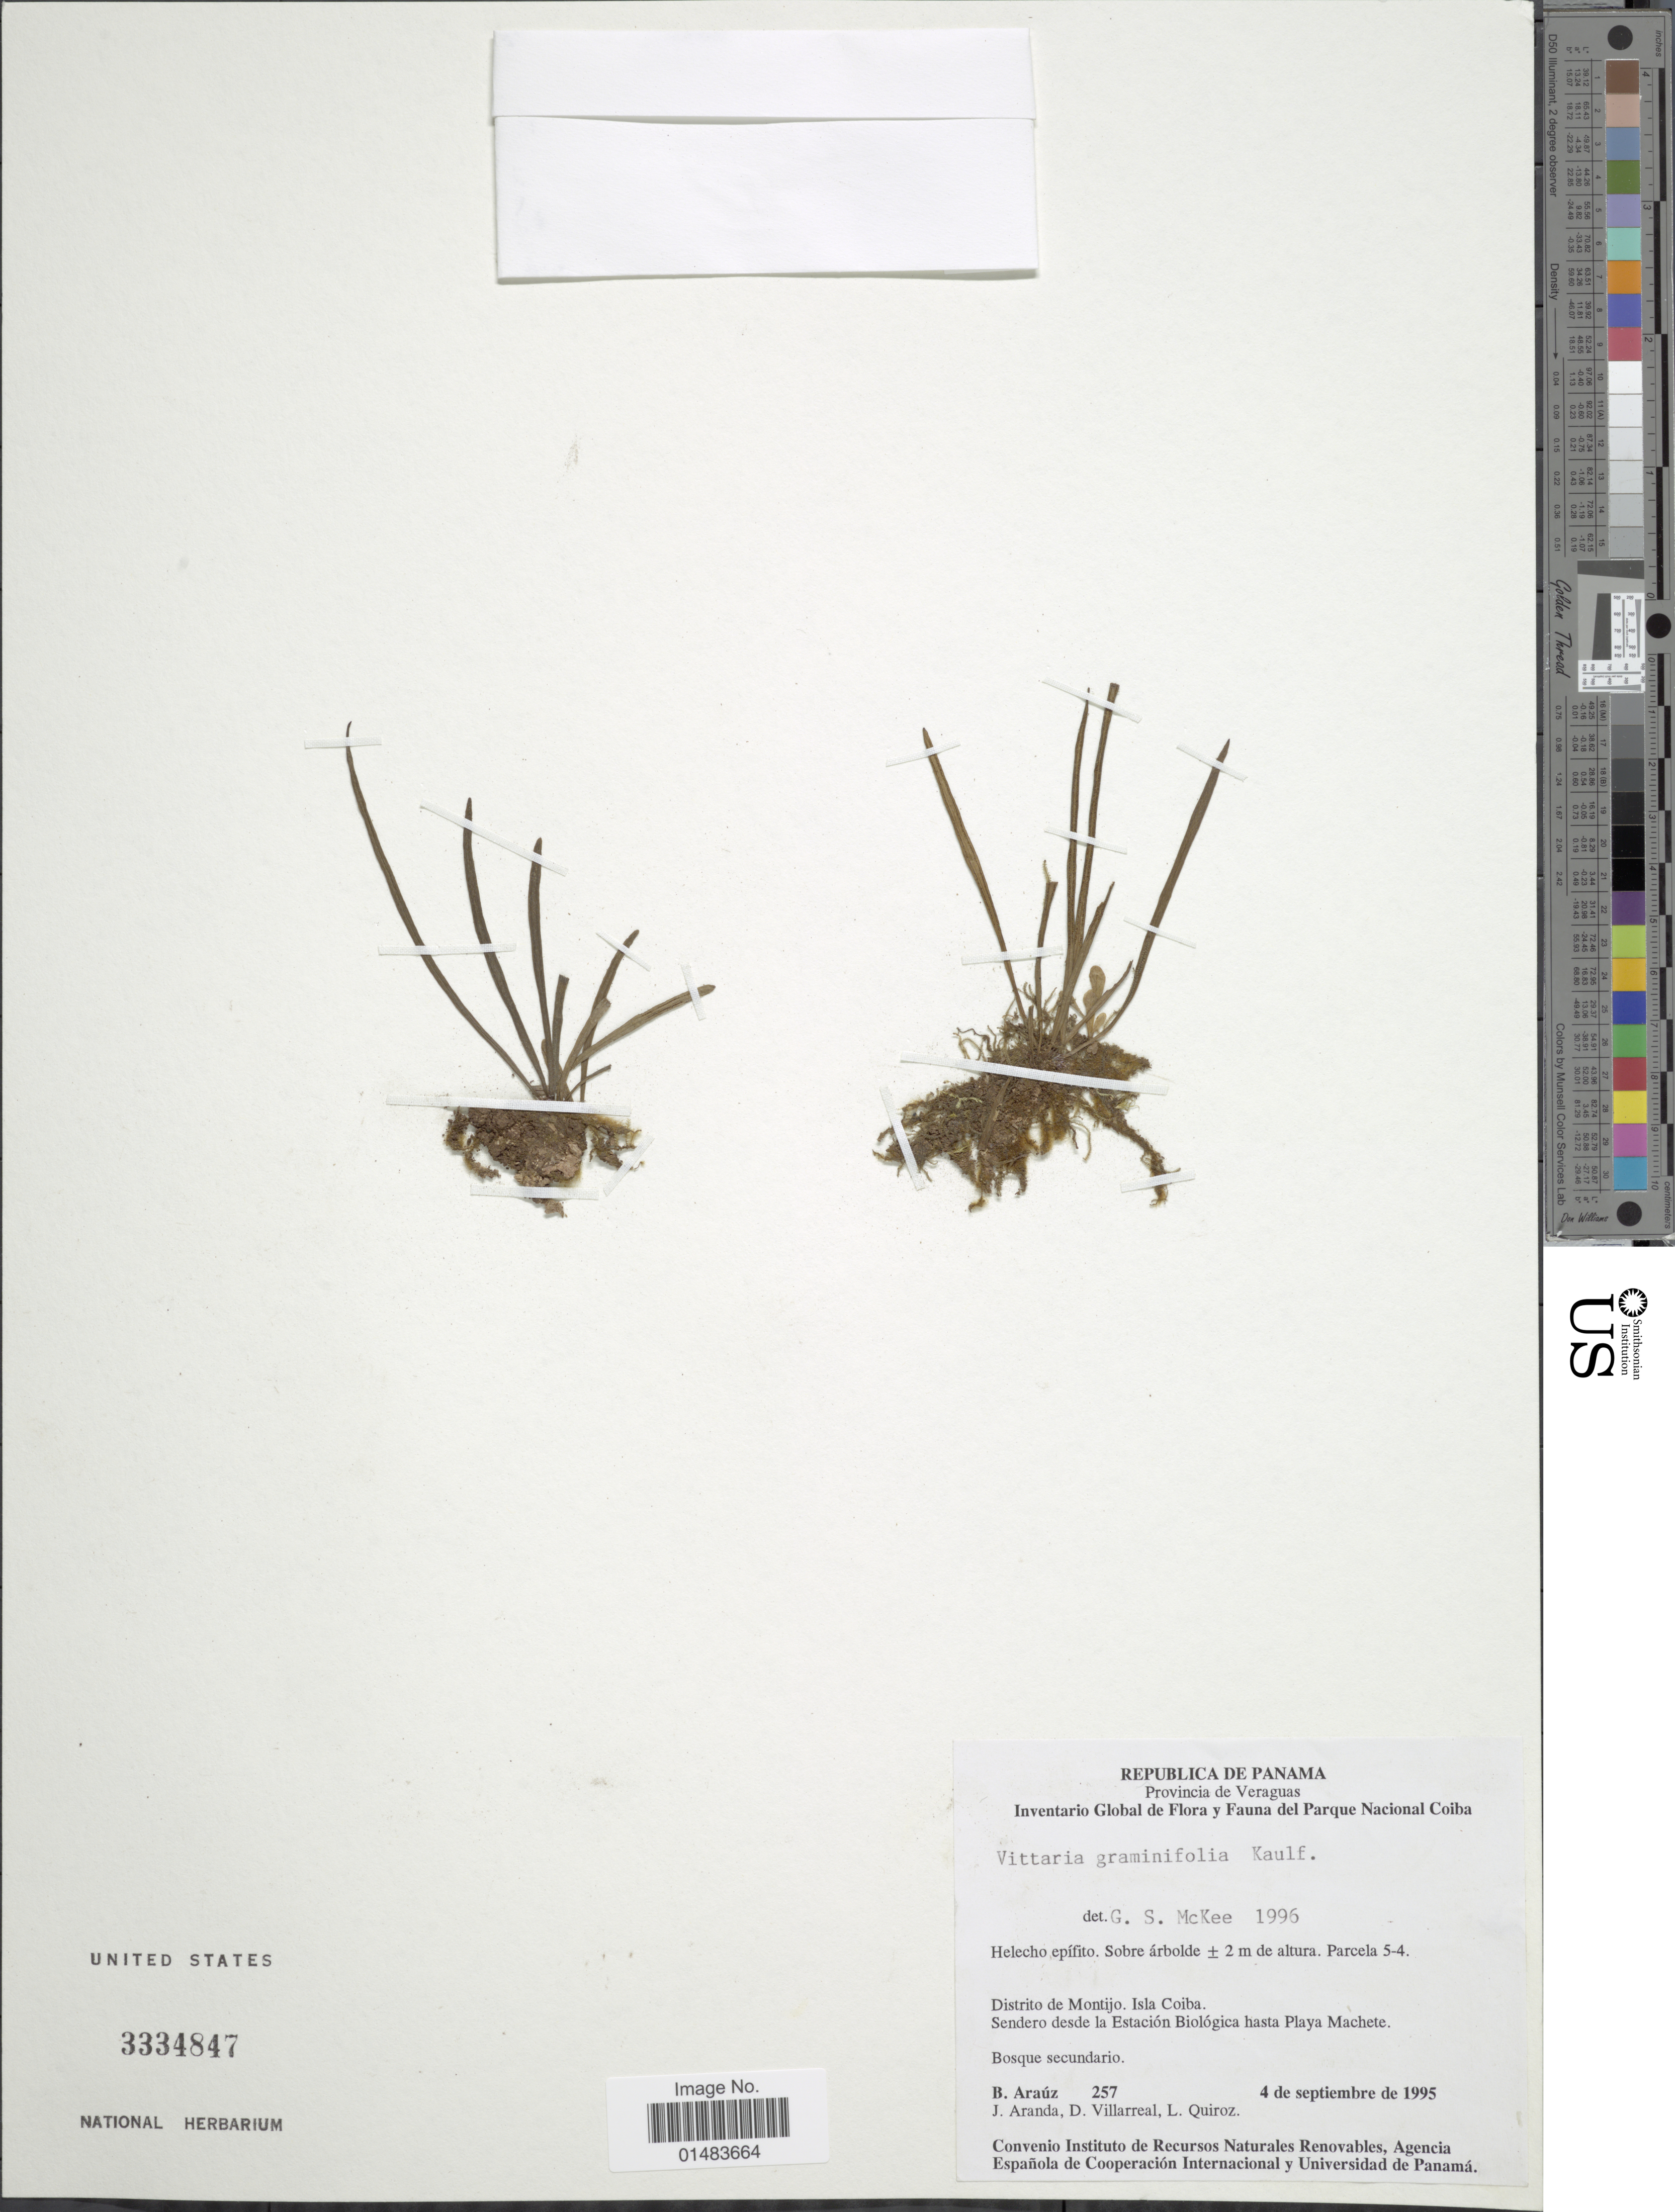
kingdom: Plantae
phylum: Tracheophyta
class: Polypodiopsida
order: Polypodiales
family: Pteridaceae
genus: Vittaria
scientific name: Vittaria graminifolia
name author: Kaulf.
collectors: B. Araúz, J. Aranda, D. Villarreal & L. Quiroz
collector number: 257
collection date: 1995-09-04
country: Panama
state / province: Veraguas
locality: Parcela 5-4, Distrito de Montijo, Isla Coiba, Sendero desde la Estacion Biologica hasta Playa Machete, Bosque secundario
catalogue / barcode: US 3334847